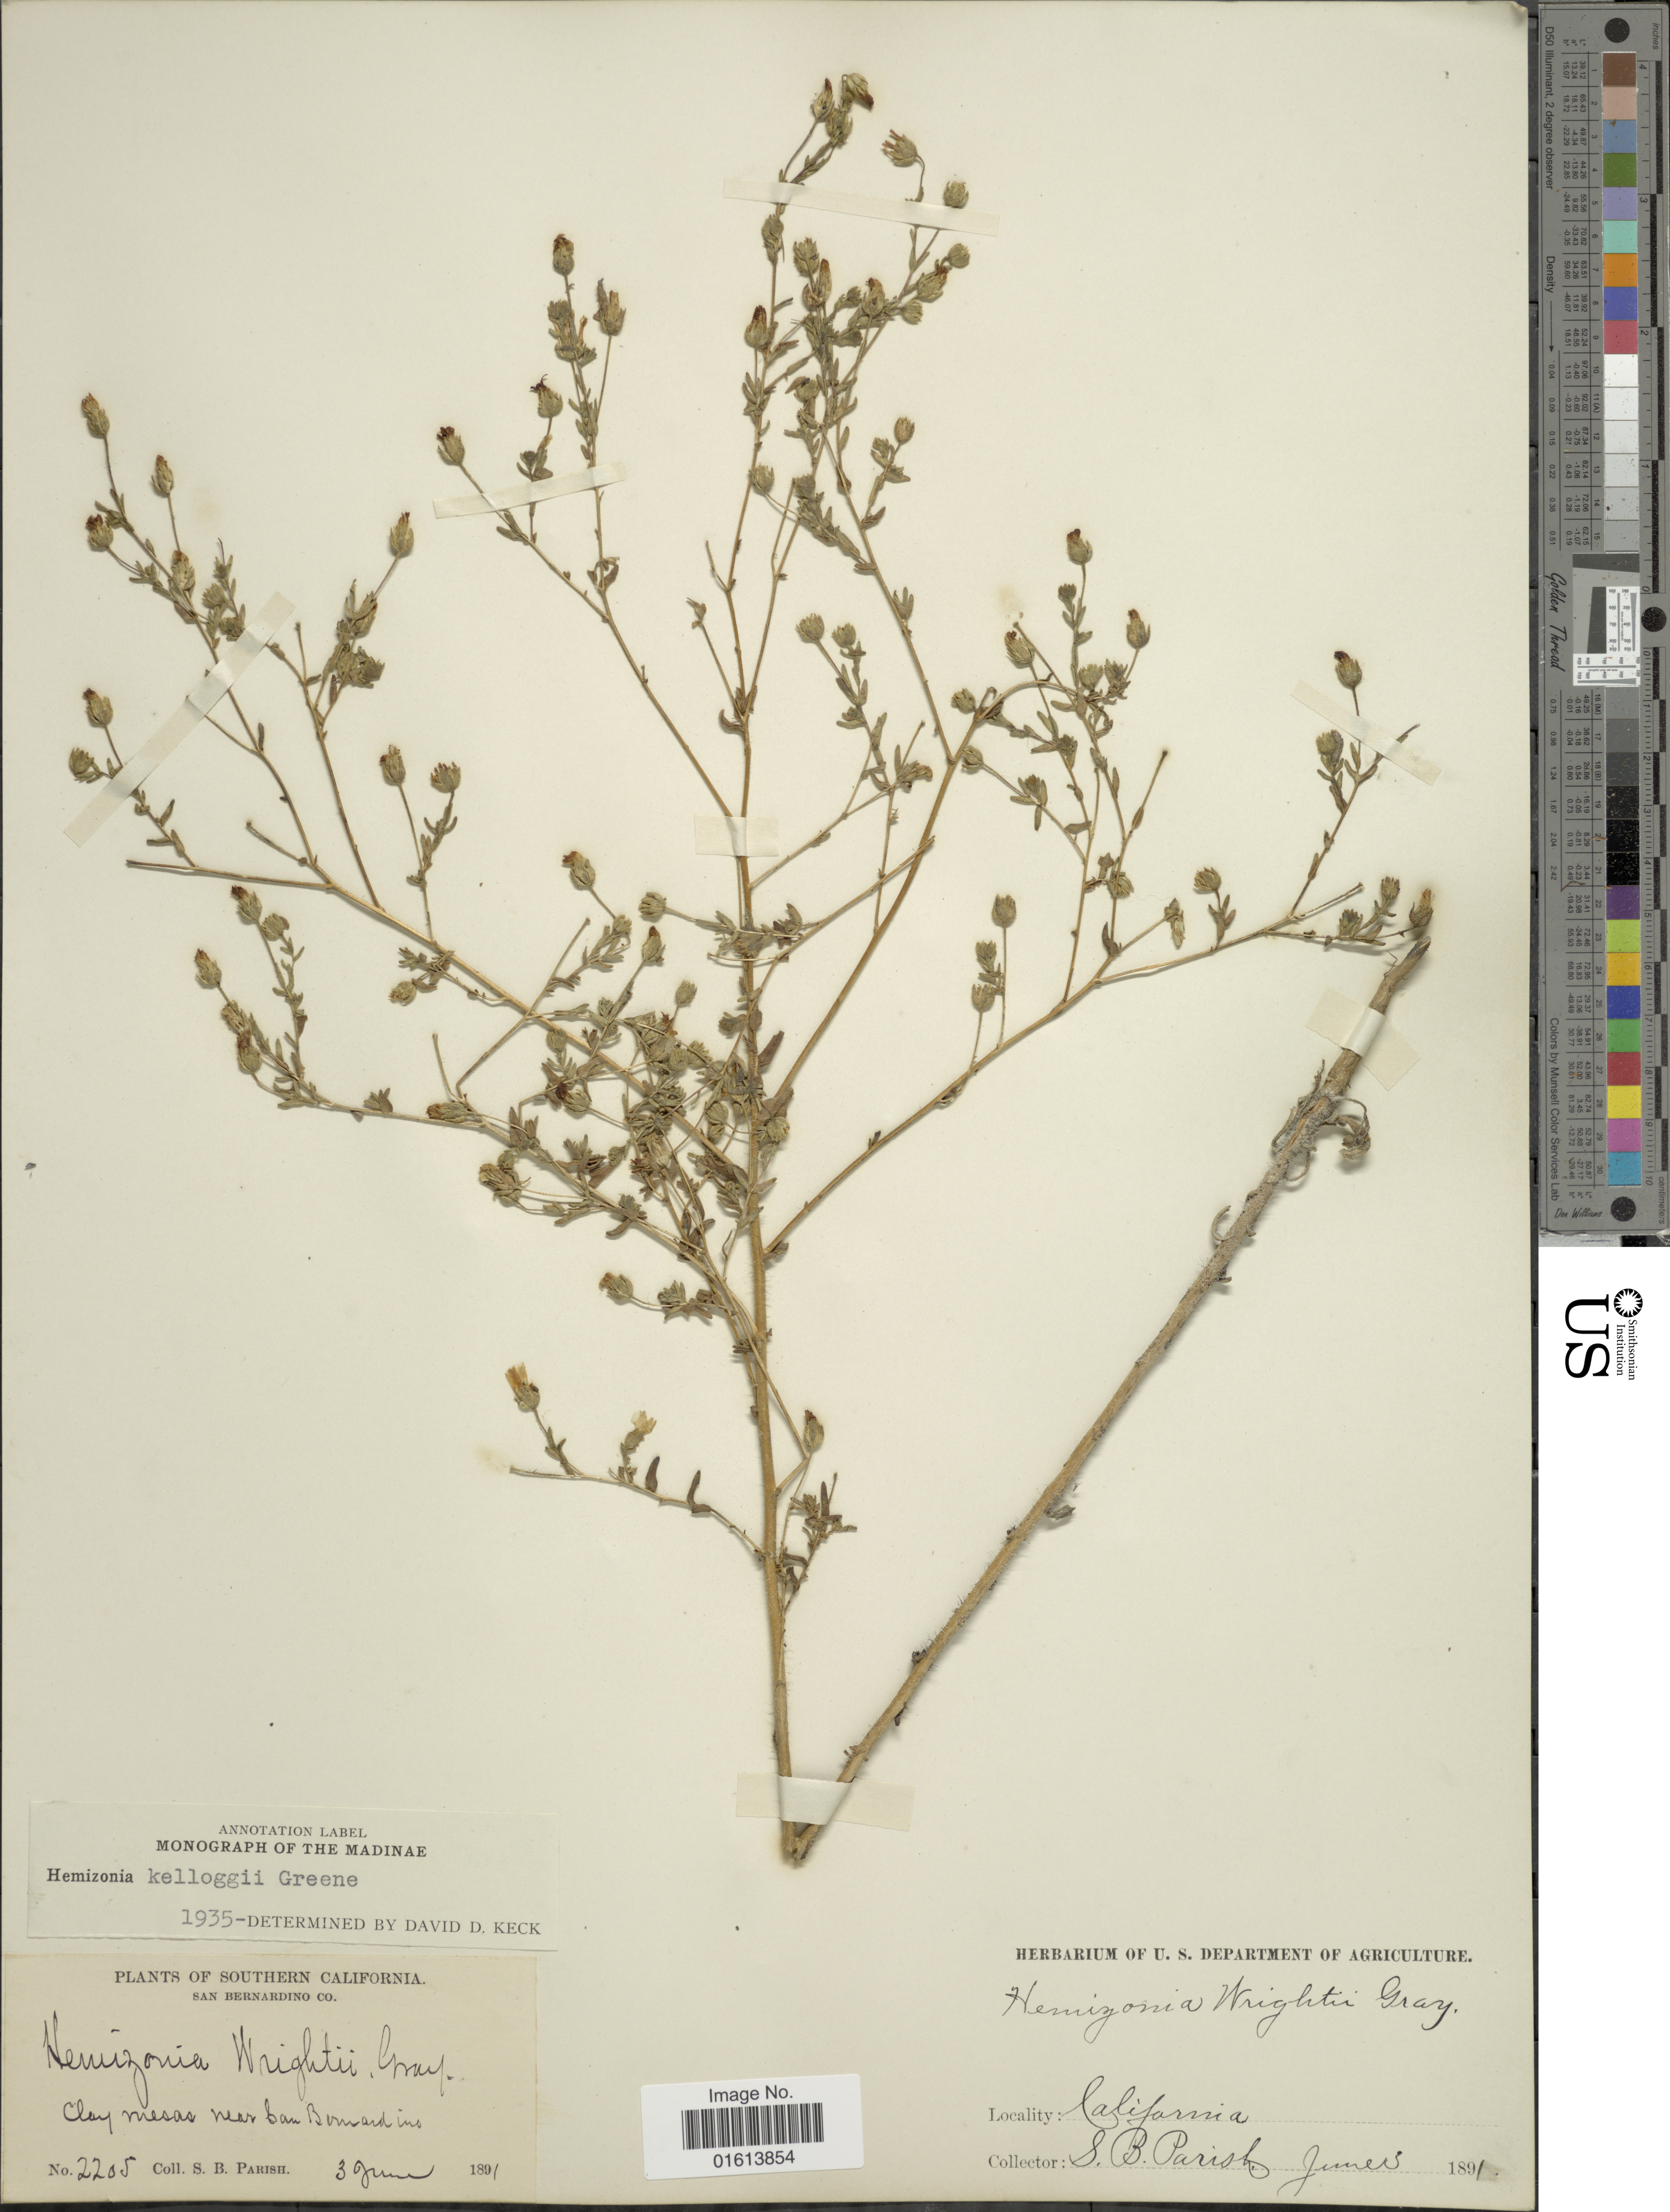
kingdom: Plantae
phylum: Tracheophyta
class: Magnoliopsida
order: Asterales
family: Asteraceae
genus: Deinandra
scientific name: Deinandra kelloggii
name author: (Greene) Greene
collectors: S. B. Parish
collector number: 2205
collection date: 1891-06-03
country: United States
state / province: California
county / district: San Bernardino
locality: Southern California. Clay mesas near San Bernardino.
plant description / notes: Corrected "California. San Bernardino Co. Clay Mesas near San Bernard ins." to "Southern California. Clay mesas near San Bernardino." Filled county field.